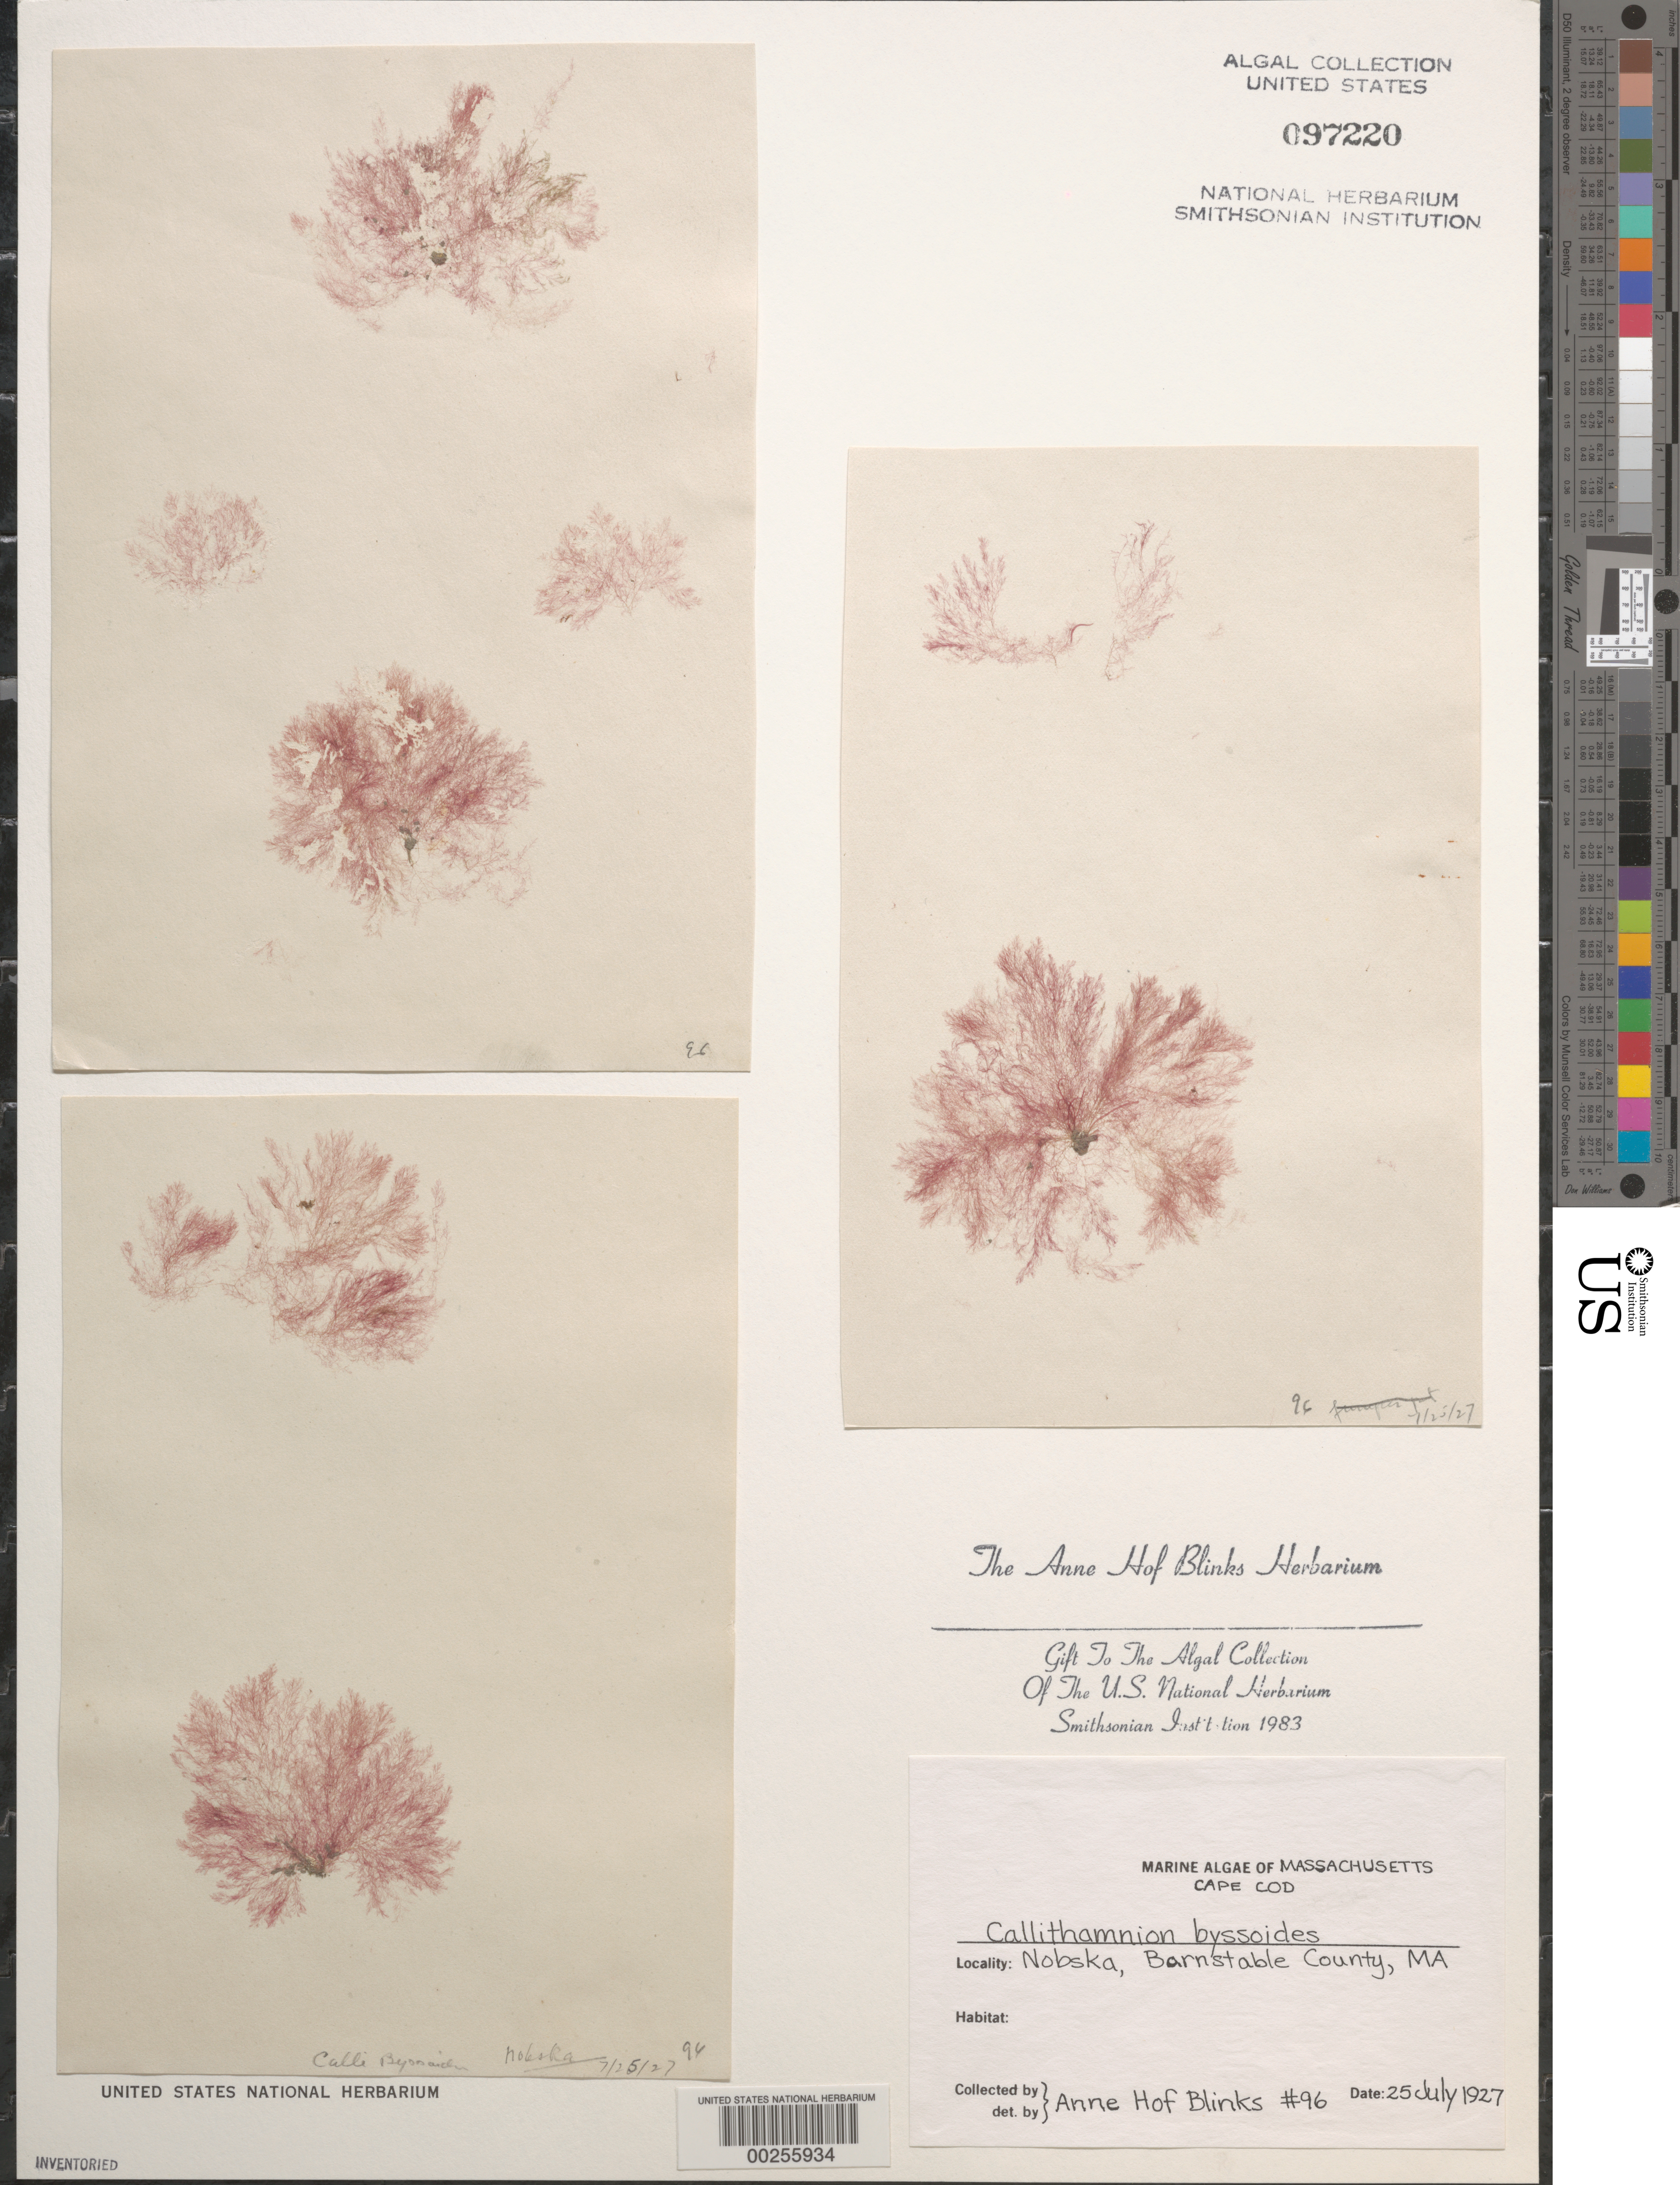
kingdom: Plantae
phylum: Rhodophyta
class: Florideophyceae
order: Ceramiales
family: Callithamniaceae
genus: Aglaothamnion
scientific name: Aglaothamnion tenuissimum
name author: (Bonnem.) Feldm.-Maz.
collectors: A. Blinks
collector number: AHB 96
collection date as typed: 25 Jul 1927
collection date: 1927-07-25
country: United States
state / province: Massachusetts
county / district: Barnstable County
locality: Nobska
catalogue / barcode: US 97220